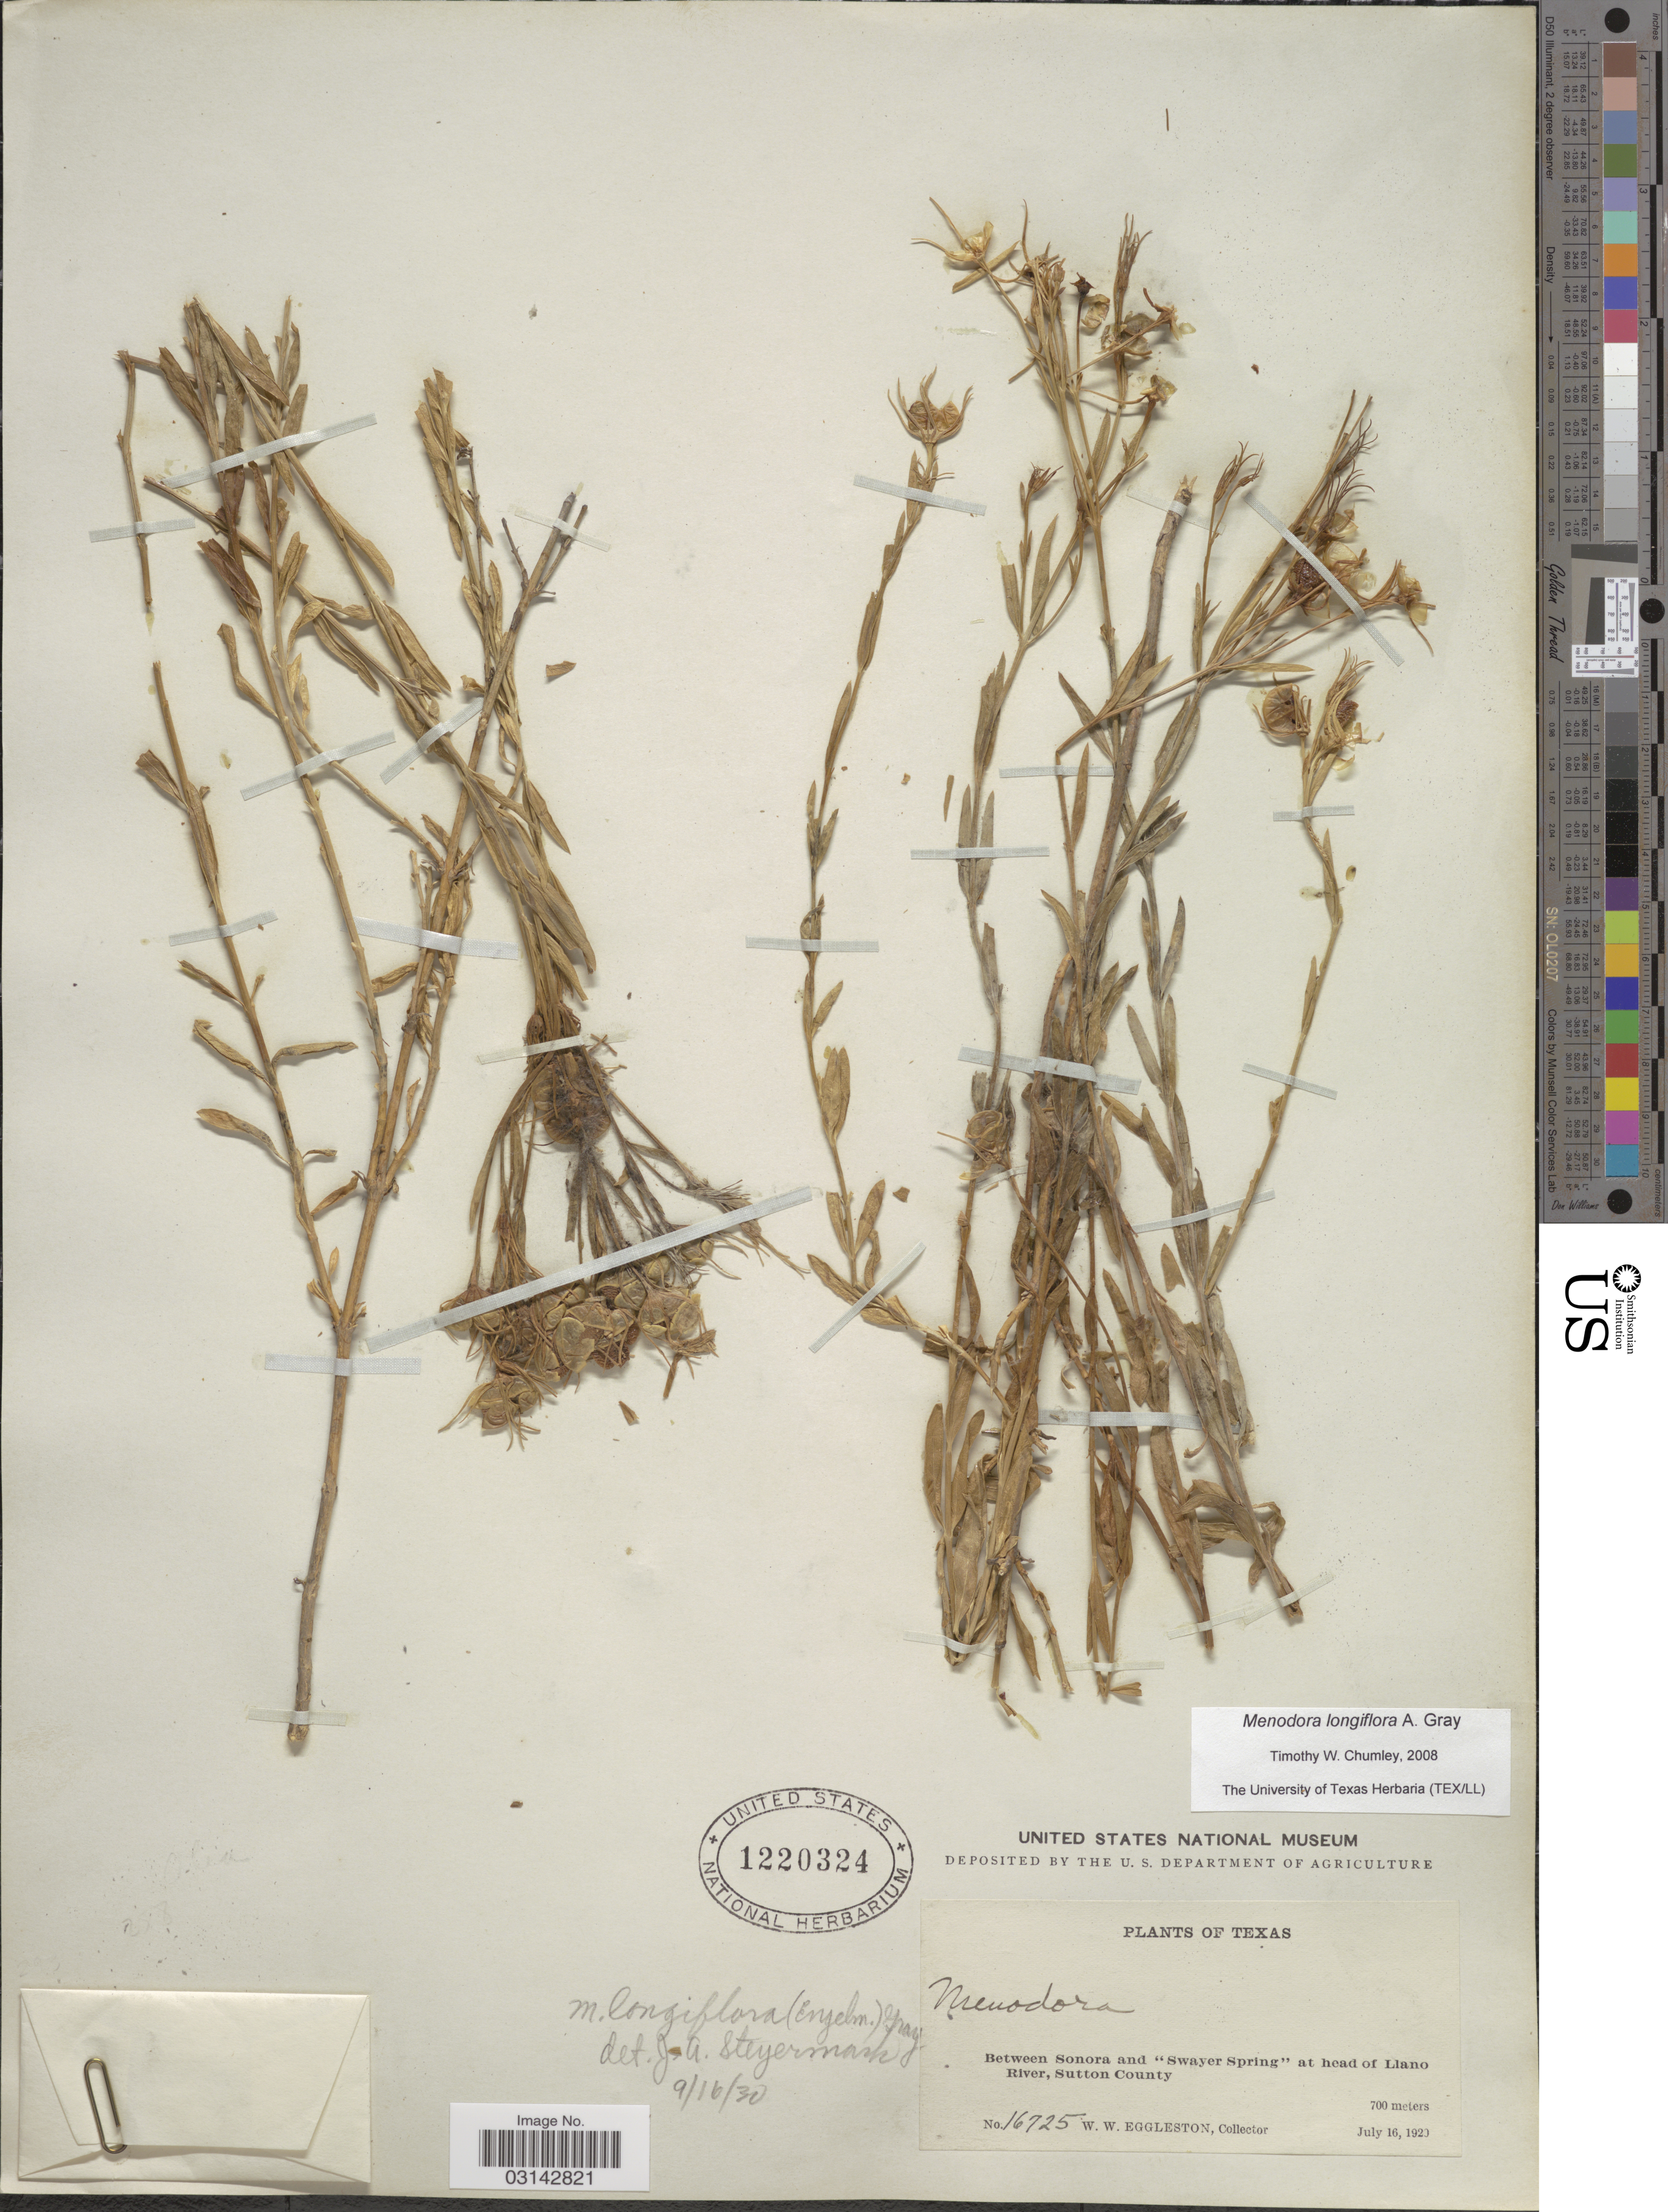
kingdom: Plantae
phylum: Tracheophyta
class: Magnoliopsida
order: Lamiales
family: Oleaceae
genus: Menodora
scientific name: Menodora longiflora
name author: A. Gray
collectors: W. W. Eggleston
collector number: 16725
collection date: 1920-07-16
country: United States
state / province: Texas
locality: Between Sonora and "Swayer Spring" at head of Llano River, Sutton County.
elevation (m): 700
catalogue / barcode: US 1220324